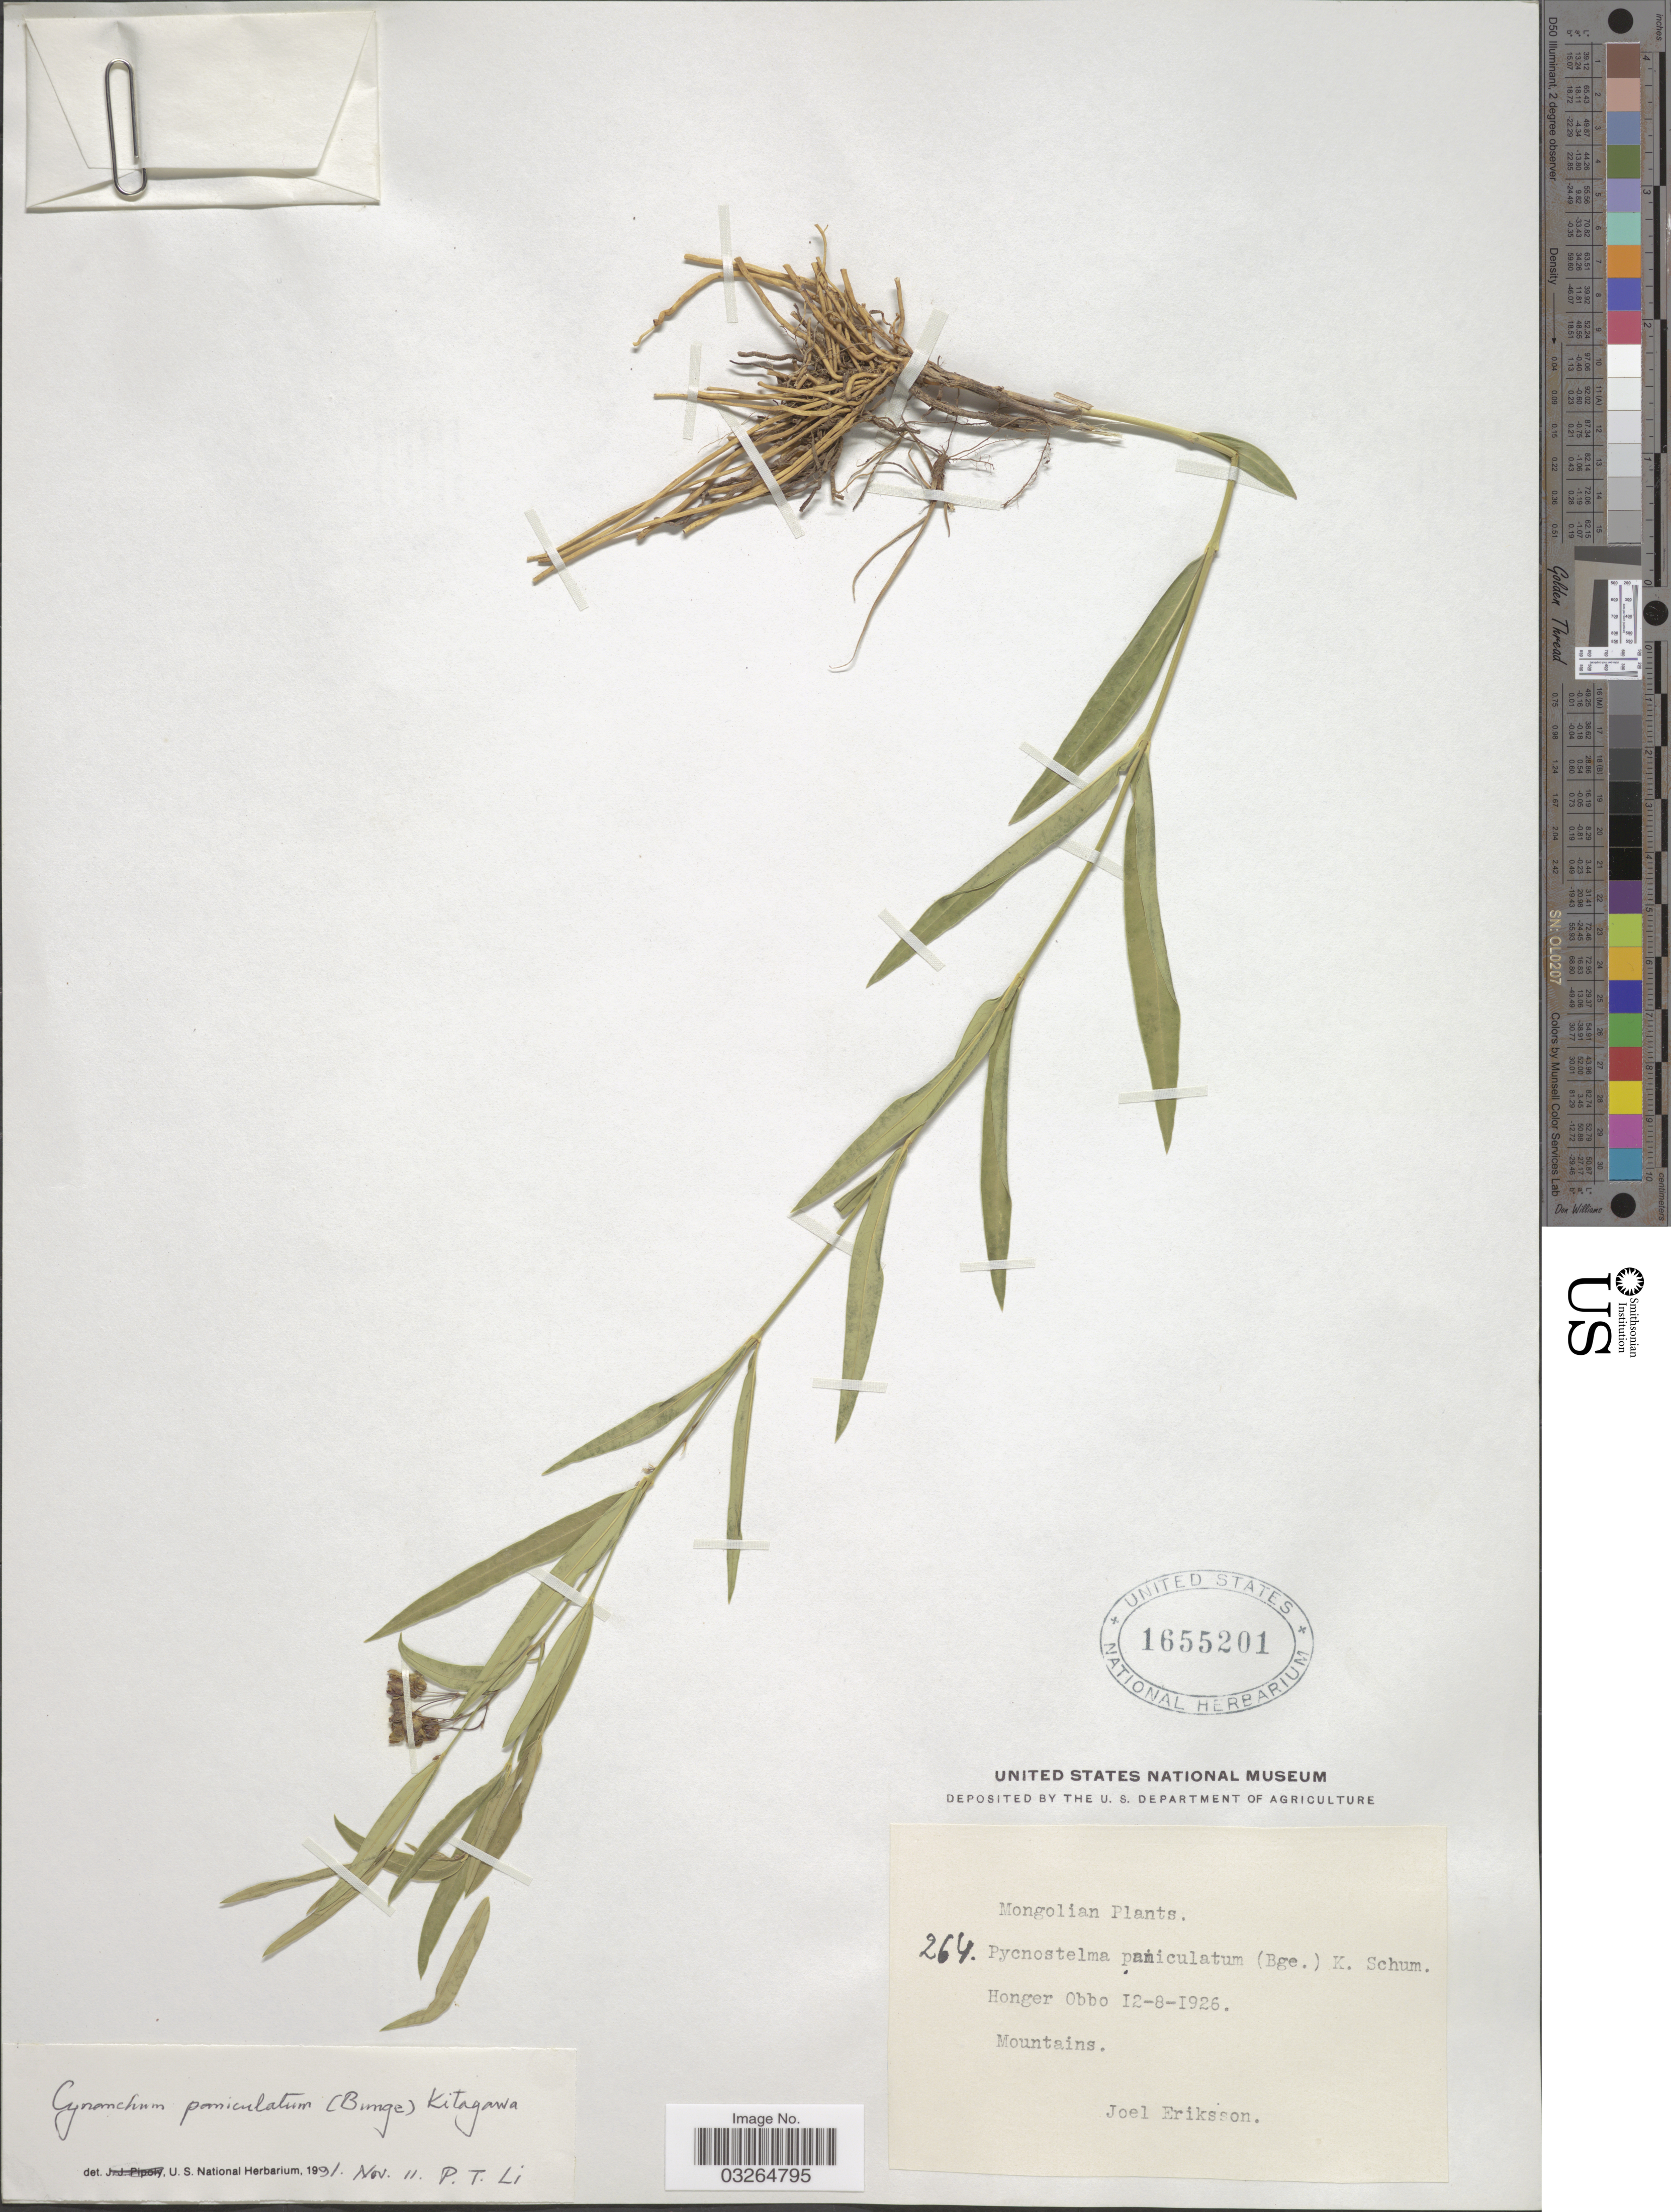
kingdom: Plantae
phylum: Tracheophyta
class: Magnoliopsida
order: Gentianales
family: Apocynaceae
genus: Cynanchum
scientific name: Cynanchum paniculatum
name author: (Bunge) Kitag. ex H. Hara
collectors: J. Eriksson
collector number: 264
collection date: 1926-08-12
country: Mongolia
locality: Honger Obba Mountains.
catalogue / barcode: US 1655201